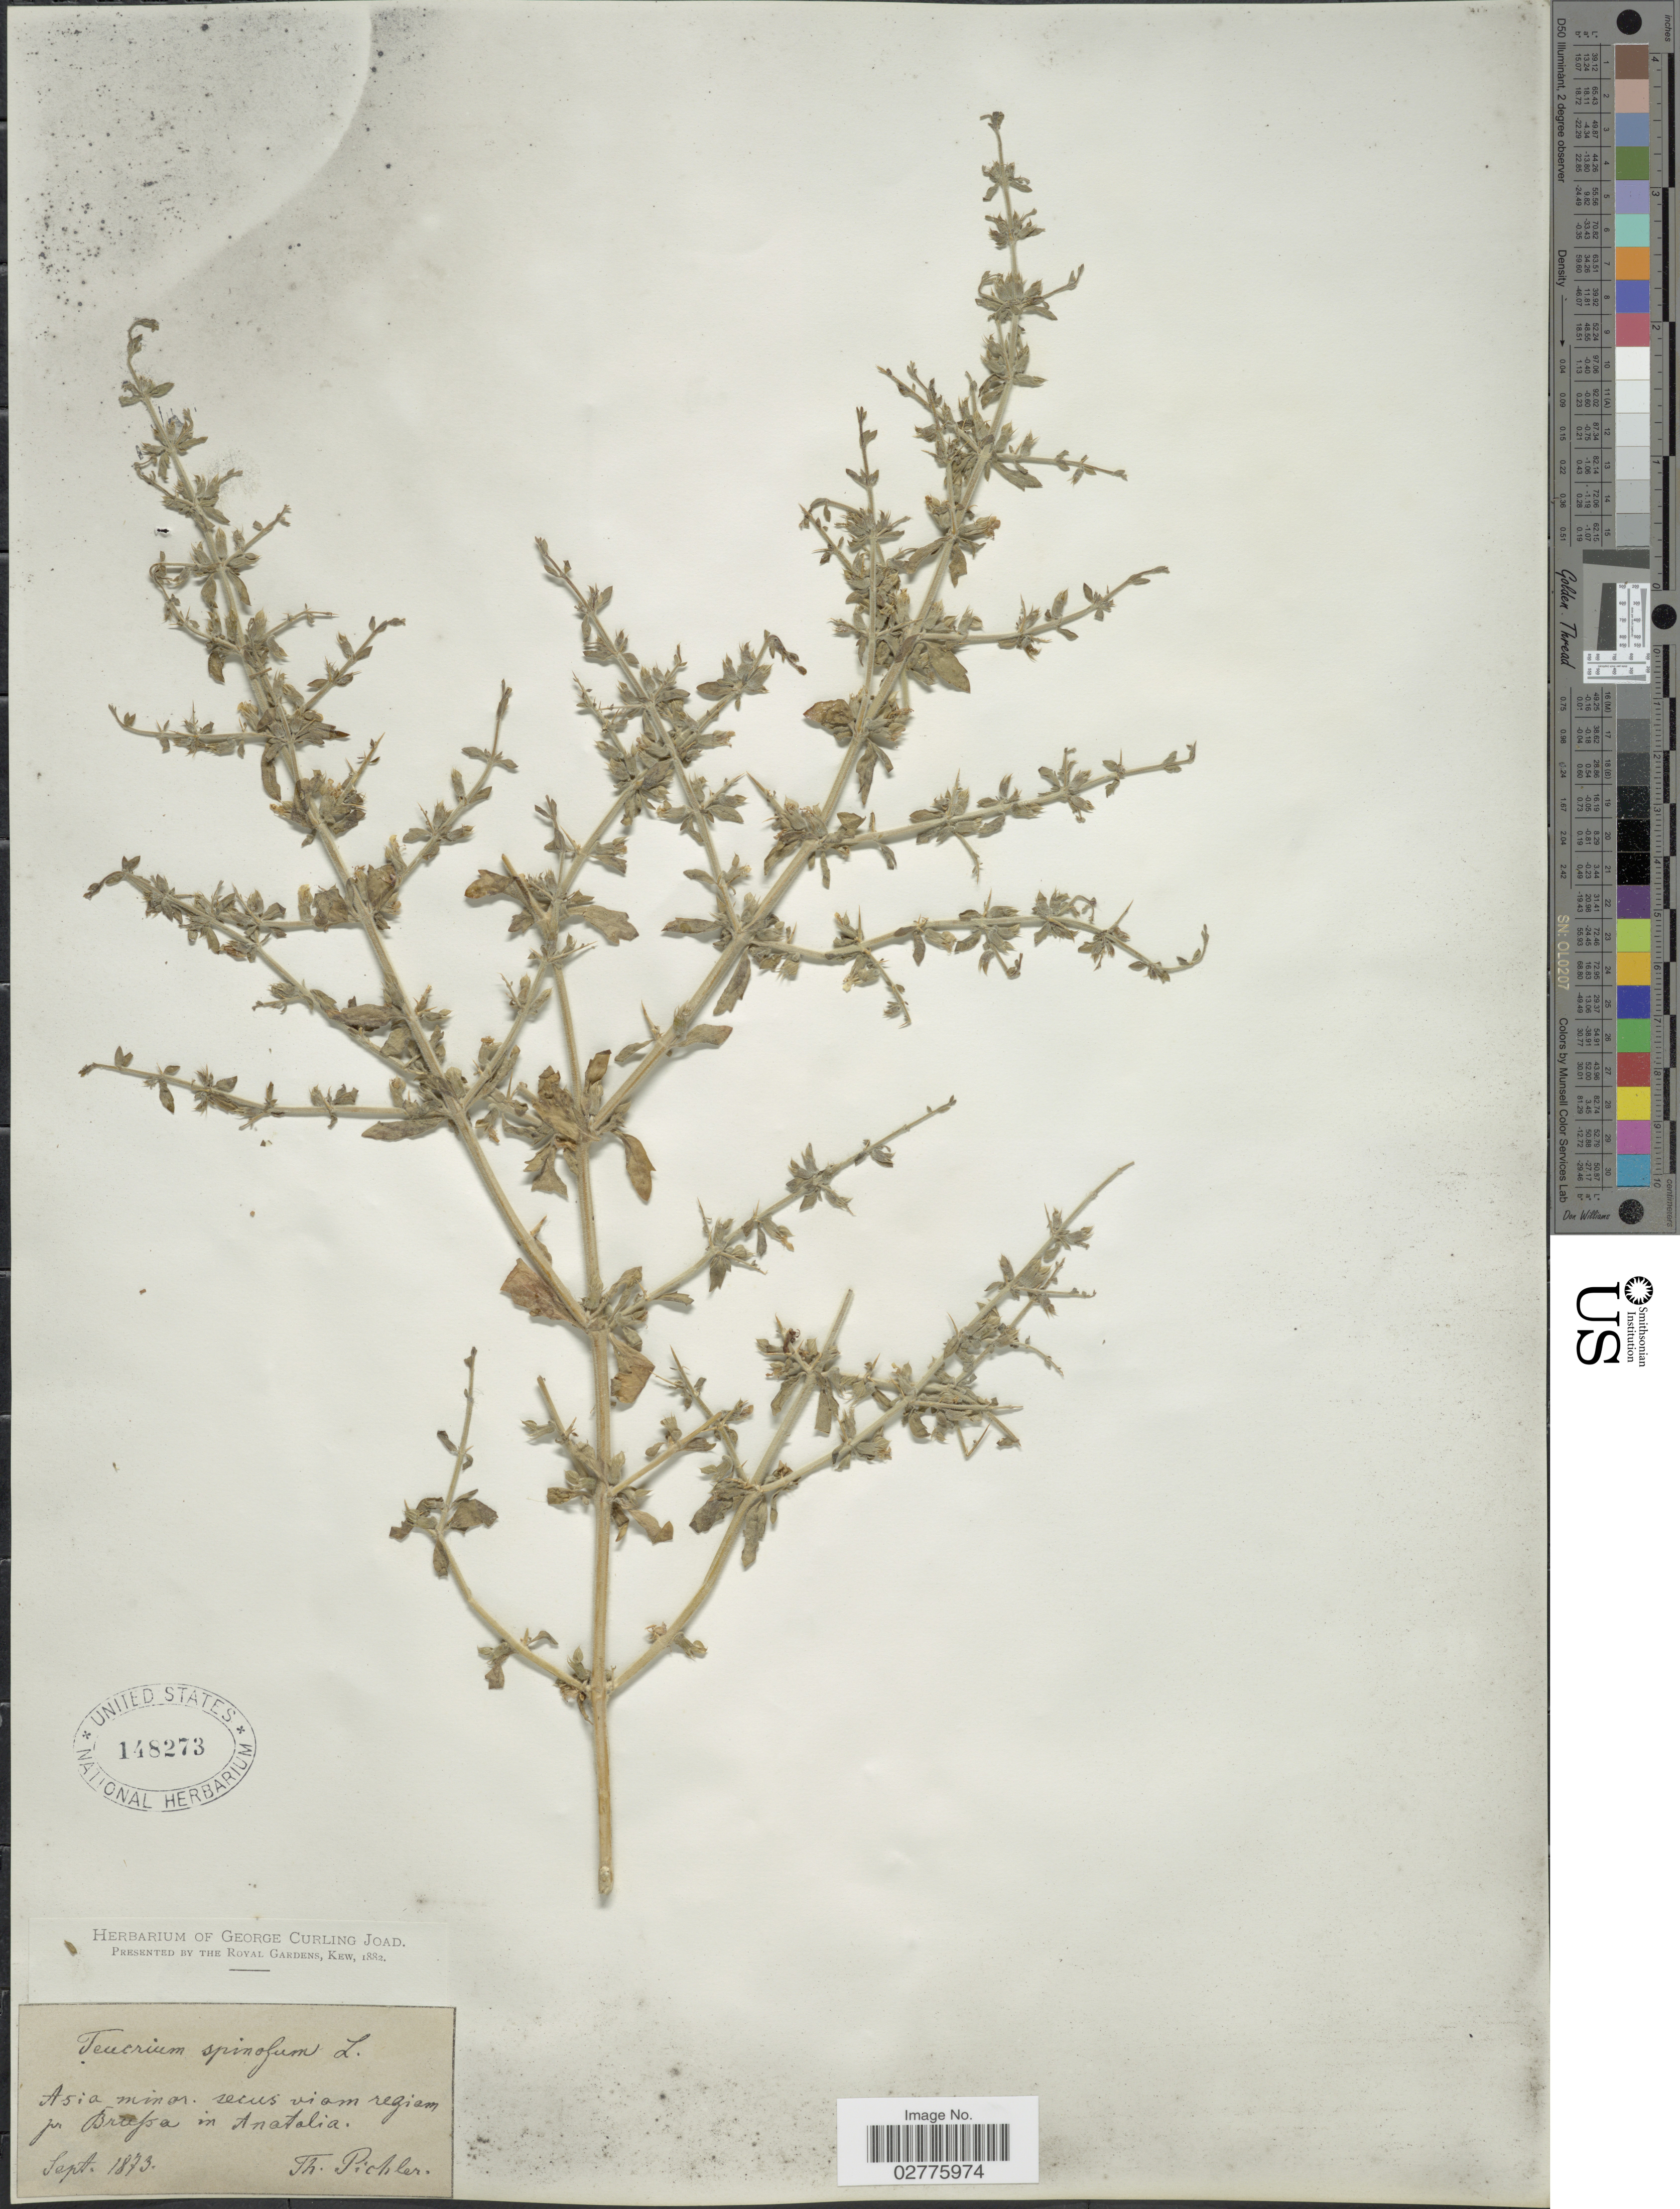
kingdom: Plantae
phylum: Tracheophyta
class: Magnoliopsida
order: Lamiales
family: Lamiaceae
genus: Teucrium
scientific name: Teucrium spinosum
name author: L.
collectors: T. Pichler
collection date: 1873-09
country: Turkey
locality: Asia minor, secus viam regiam pr Brufsa [interpreted] in Anatalia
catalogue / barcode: US 148273